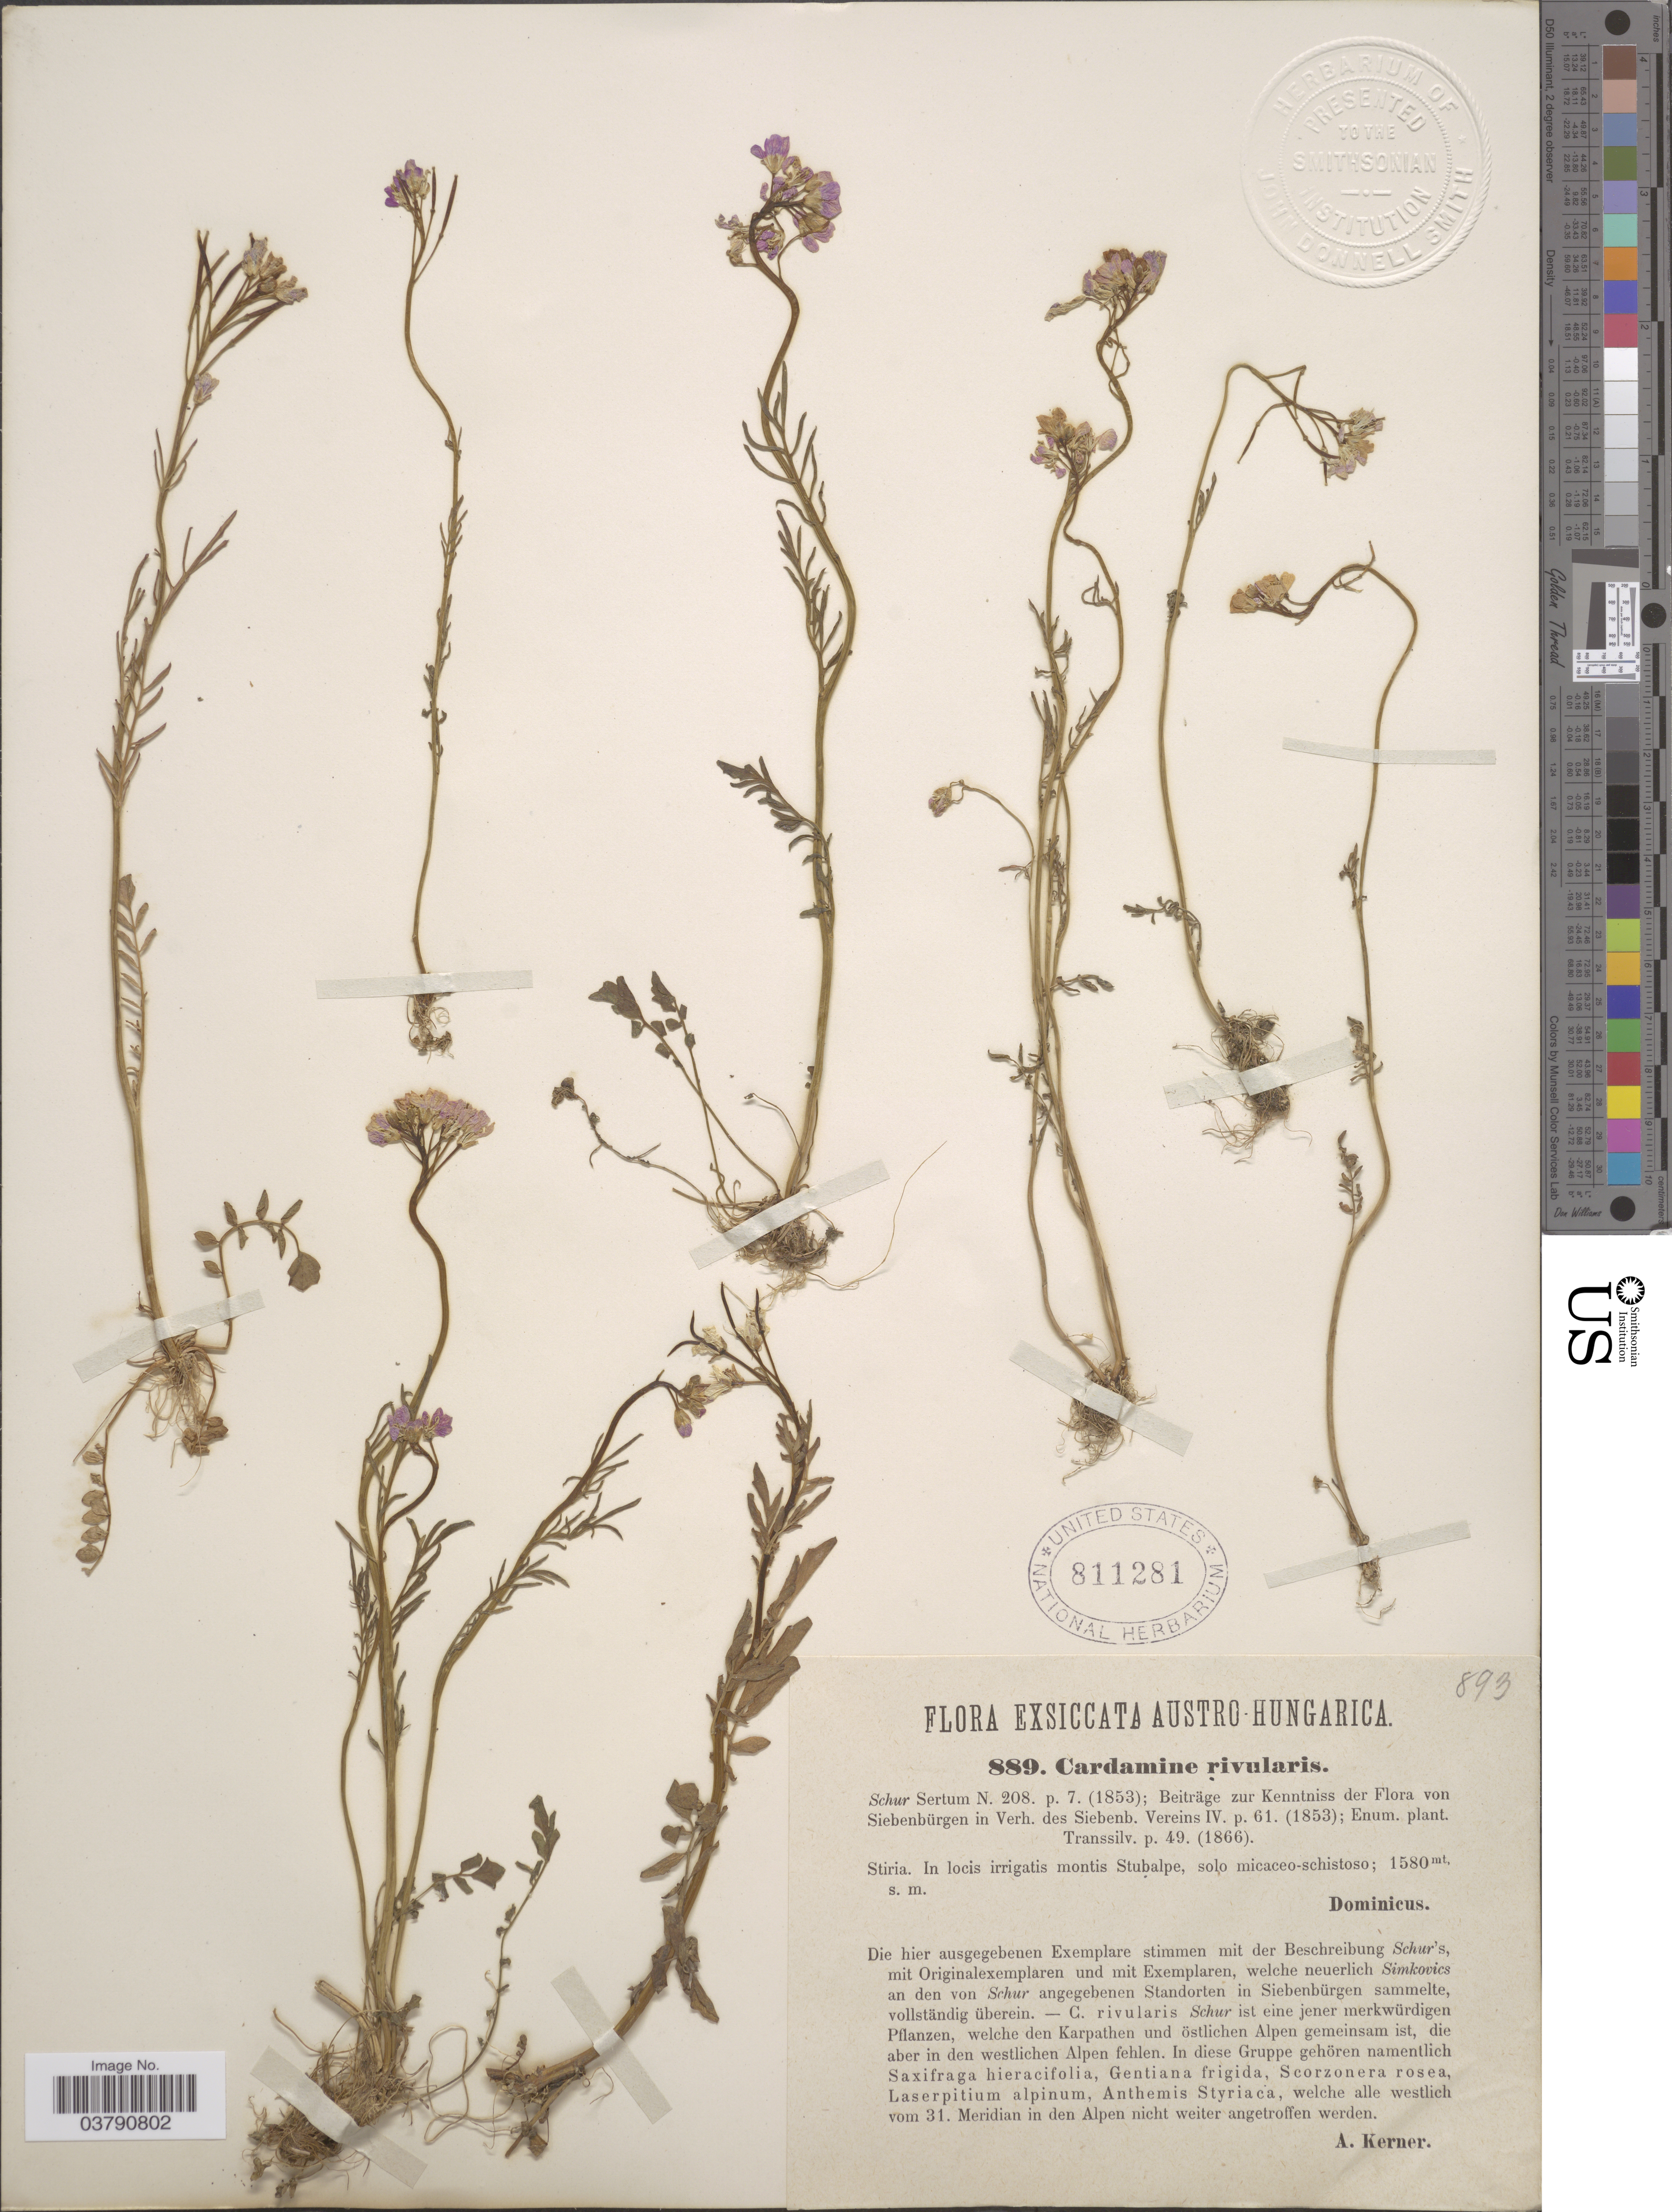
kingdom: Plantae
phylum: Tracheophyta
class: Magnoliopsida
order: Brassicales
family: Brassicaceae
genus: Cardamine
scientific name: Cardamine rivularis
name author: Schur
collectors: Dominicus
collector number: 893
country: Austria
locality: Austro- Hungarica. Stiria. In locis irrigatis montis Stubalpe.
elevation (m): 1580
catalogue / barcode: US 811281